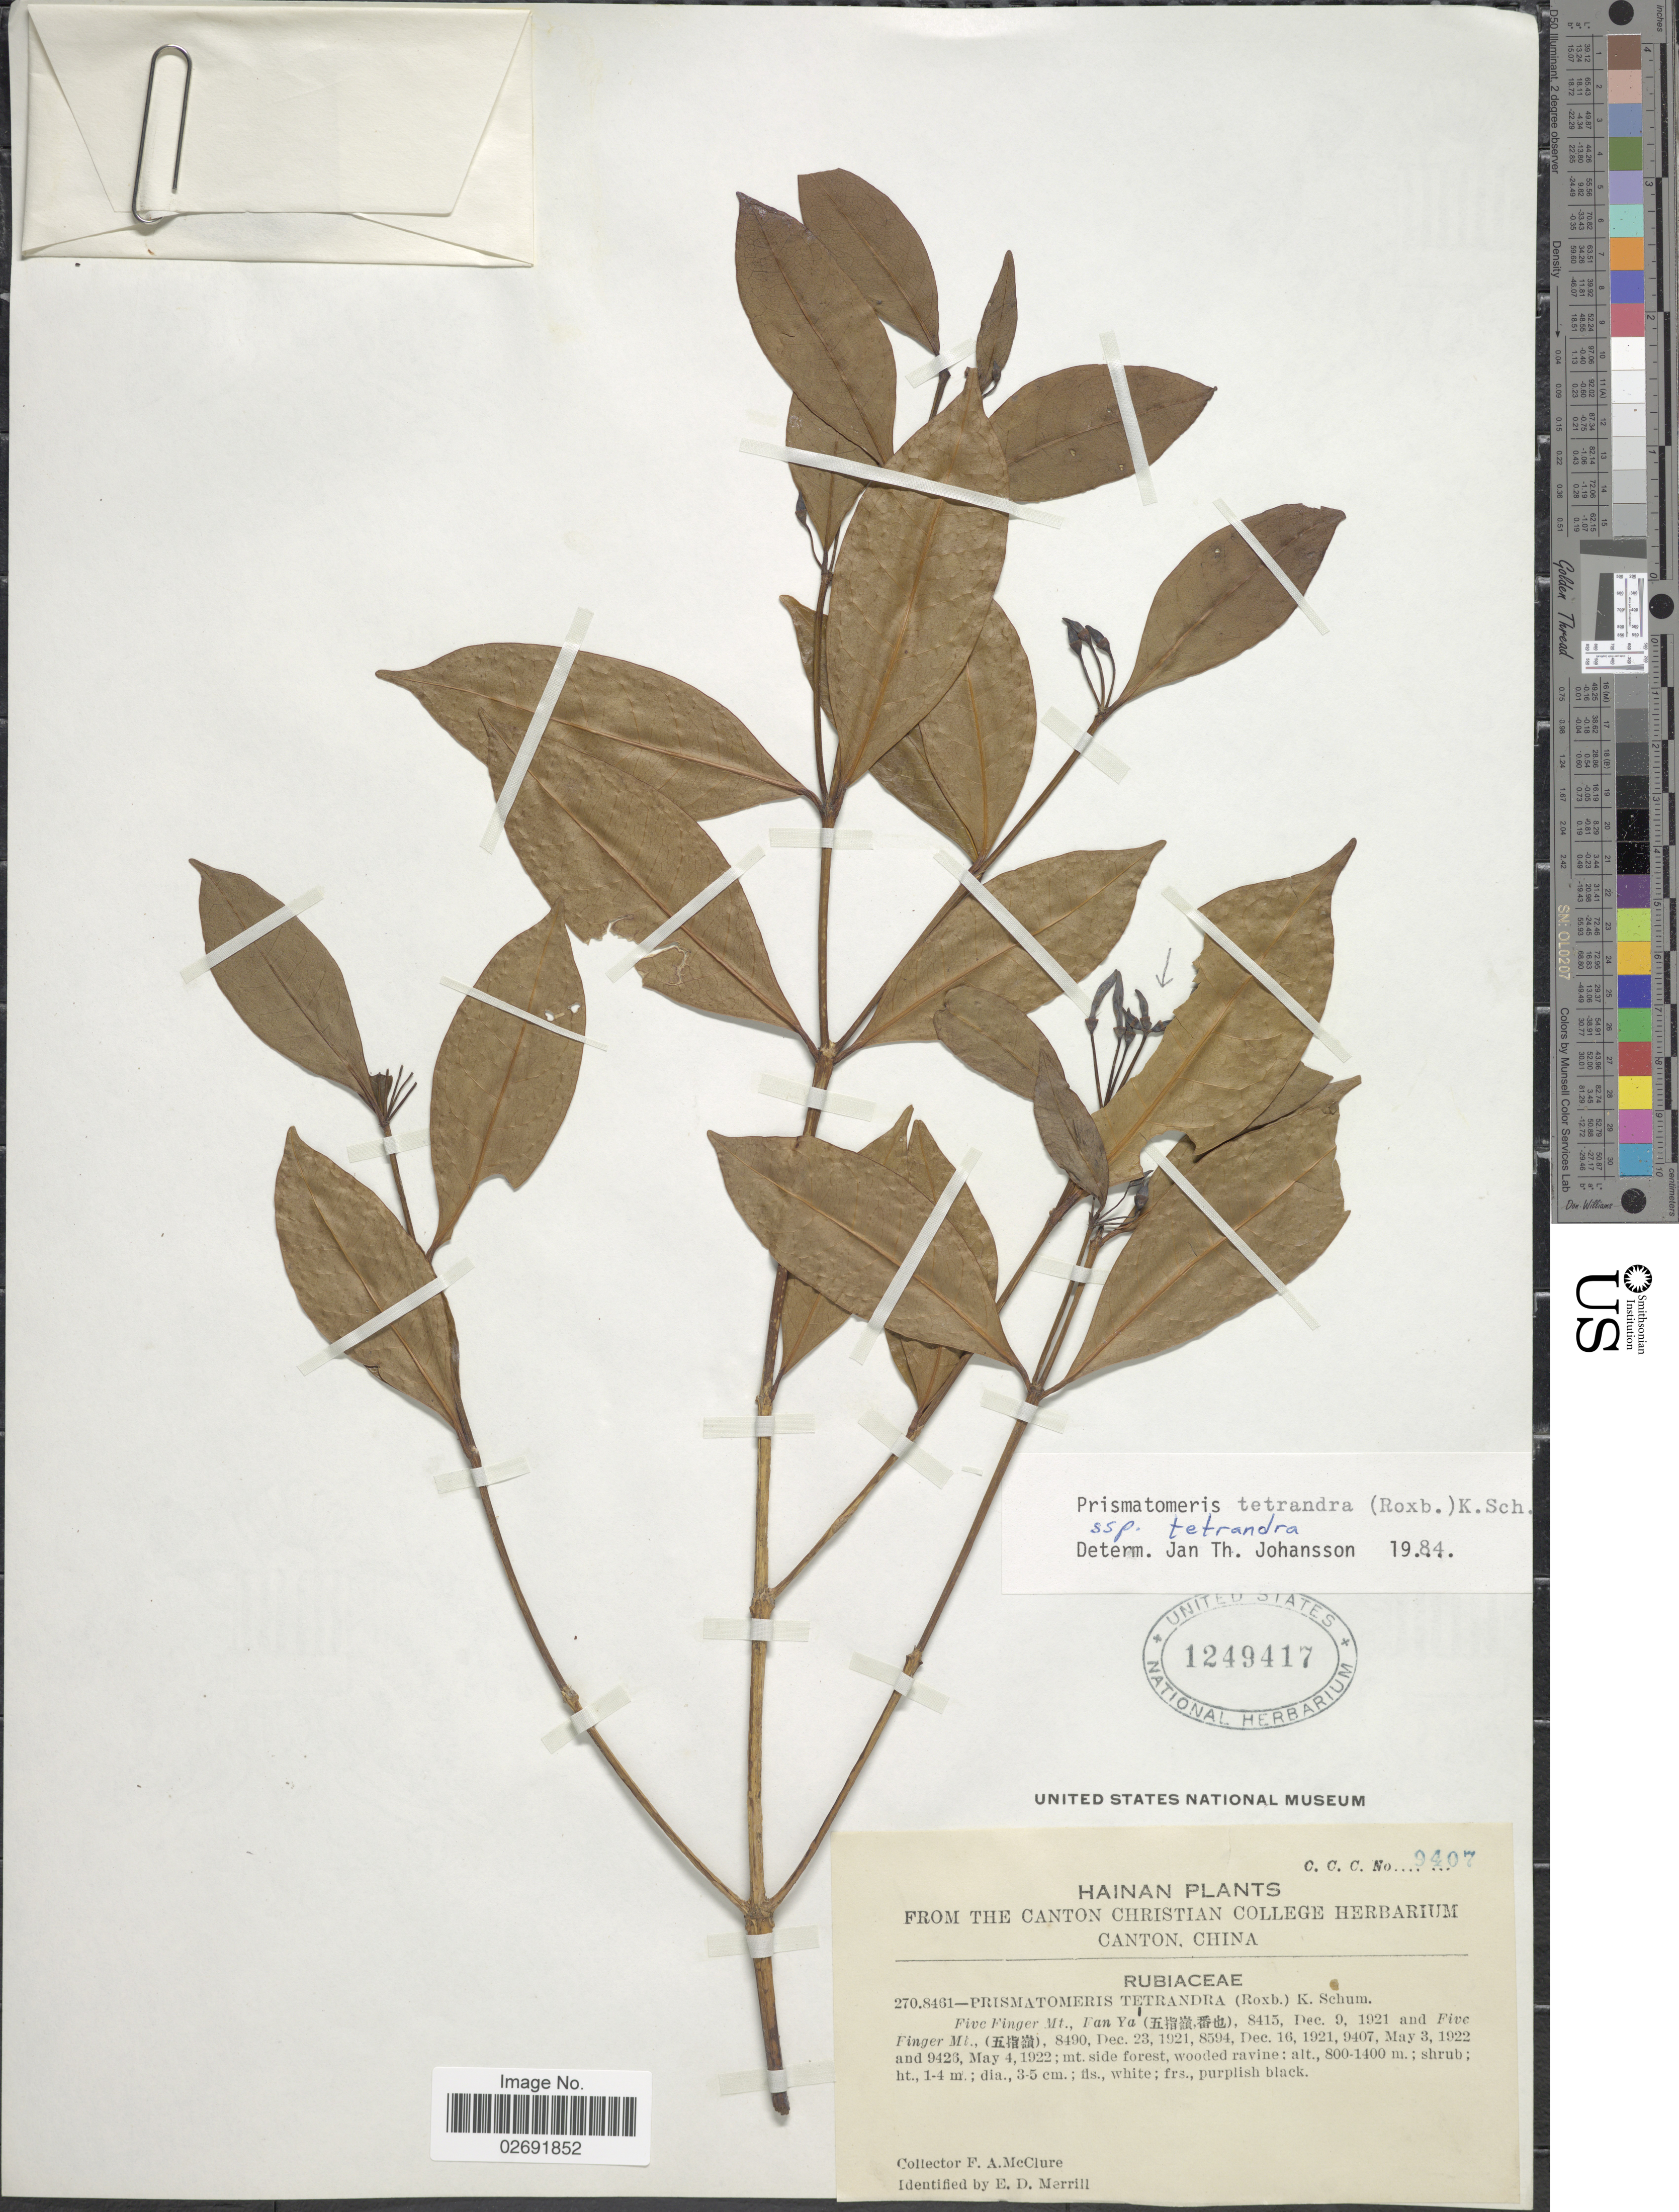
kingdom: Plantae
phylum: Tracheophyta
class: Magnoliopsida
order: Gentianales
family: Rubiaceae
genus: Prismatomeris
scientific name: Prismatomeris tetrandra subsp. tetrandra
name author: (Roxb.) K. Schum.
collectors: F. A. McClure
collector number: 9407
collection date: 1922-05-03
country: China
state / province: Hainan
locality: Five Finger Mt., (X) mt side forest wooded ravine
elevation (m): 800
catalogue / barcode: US 1249417